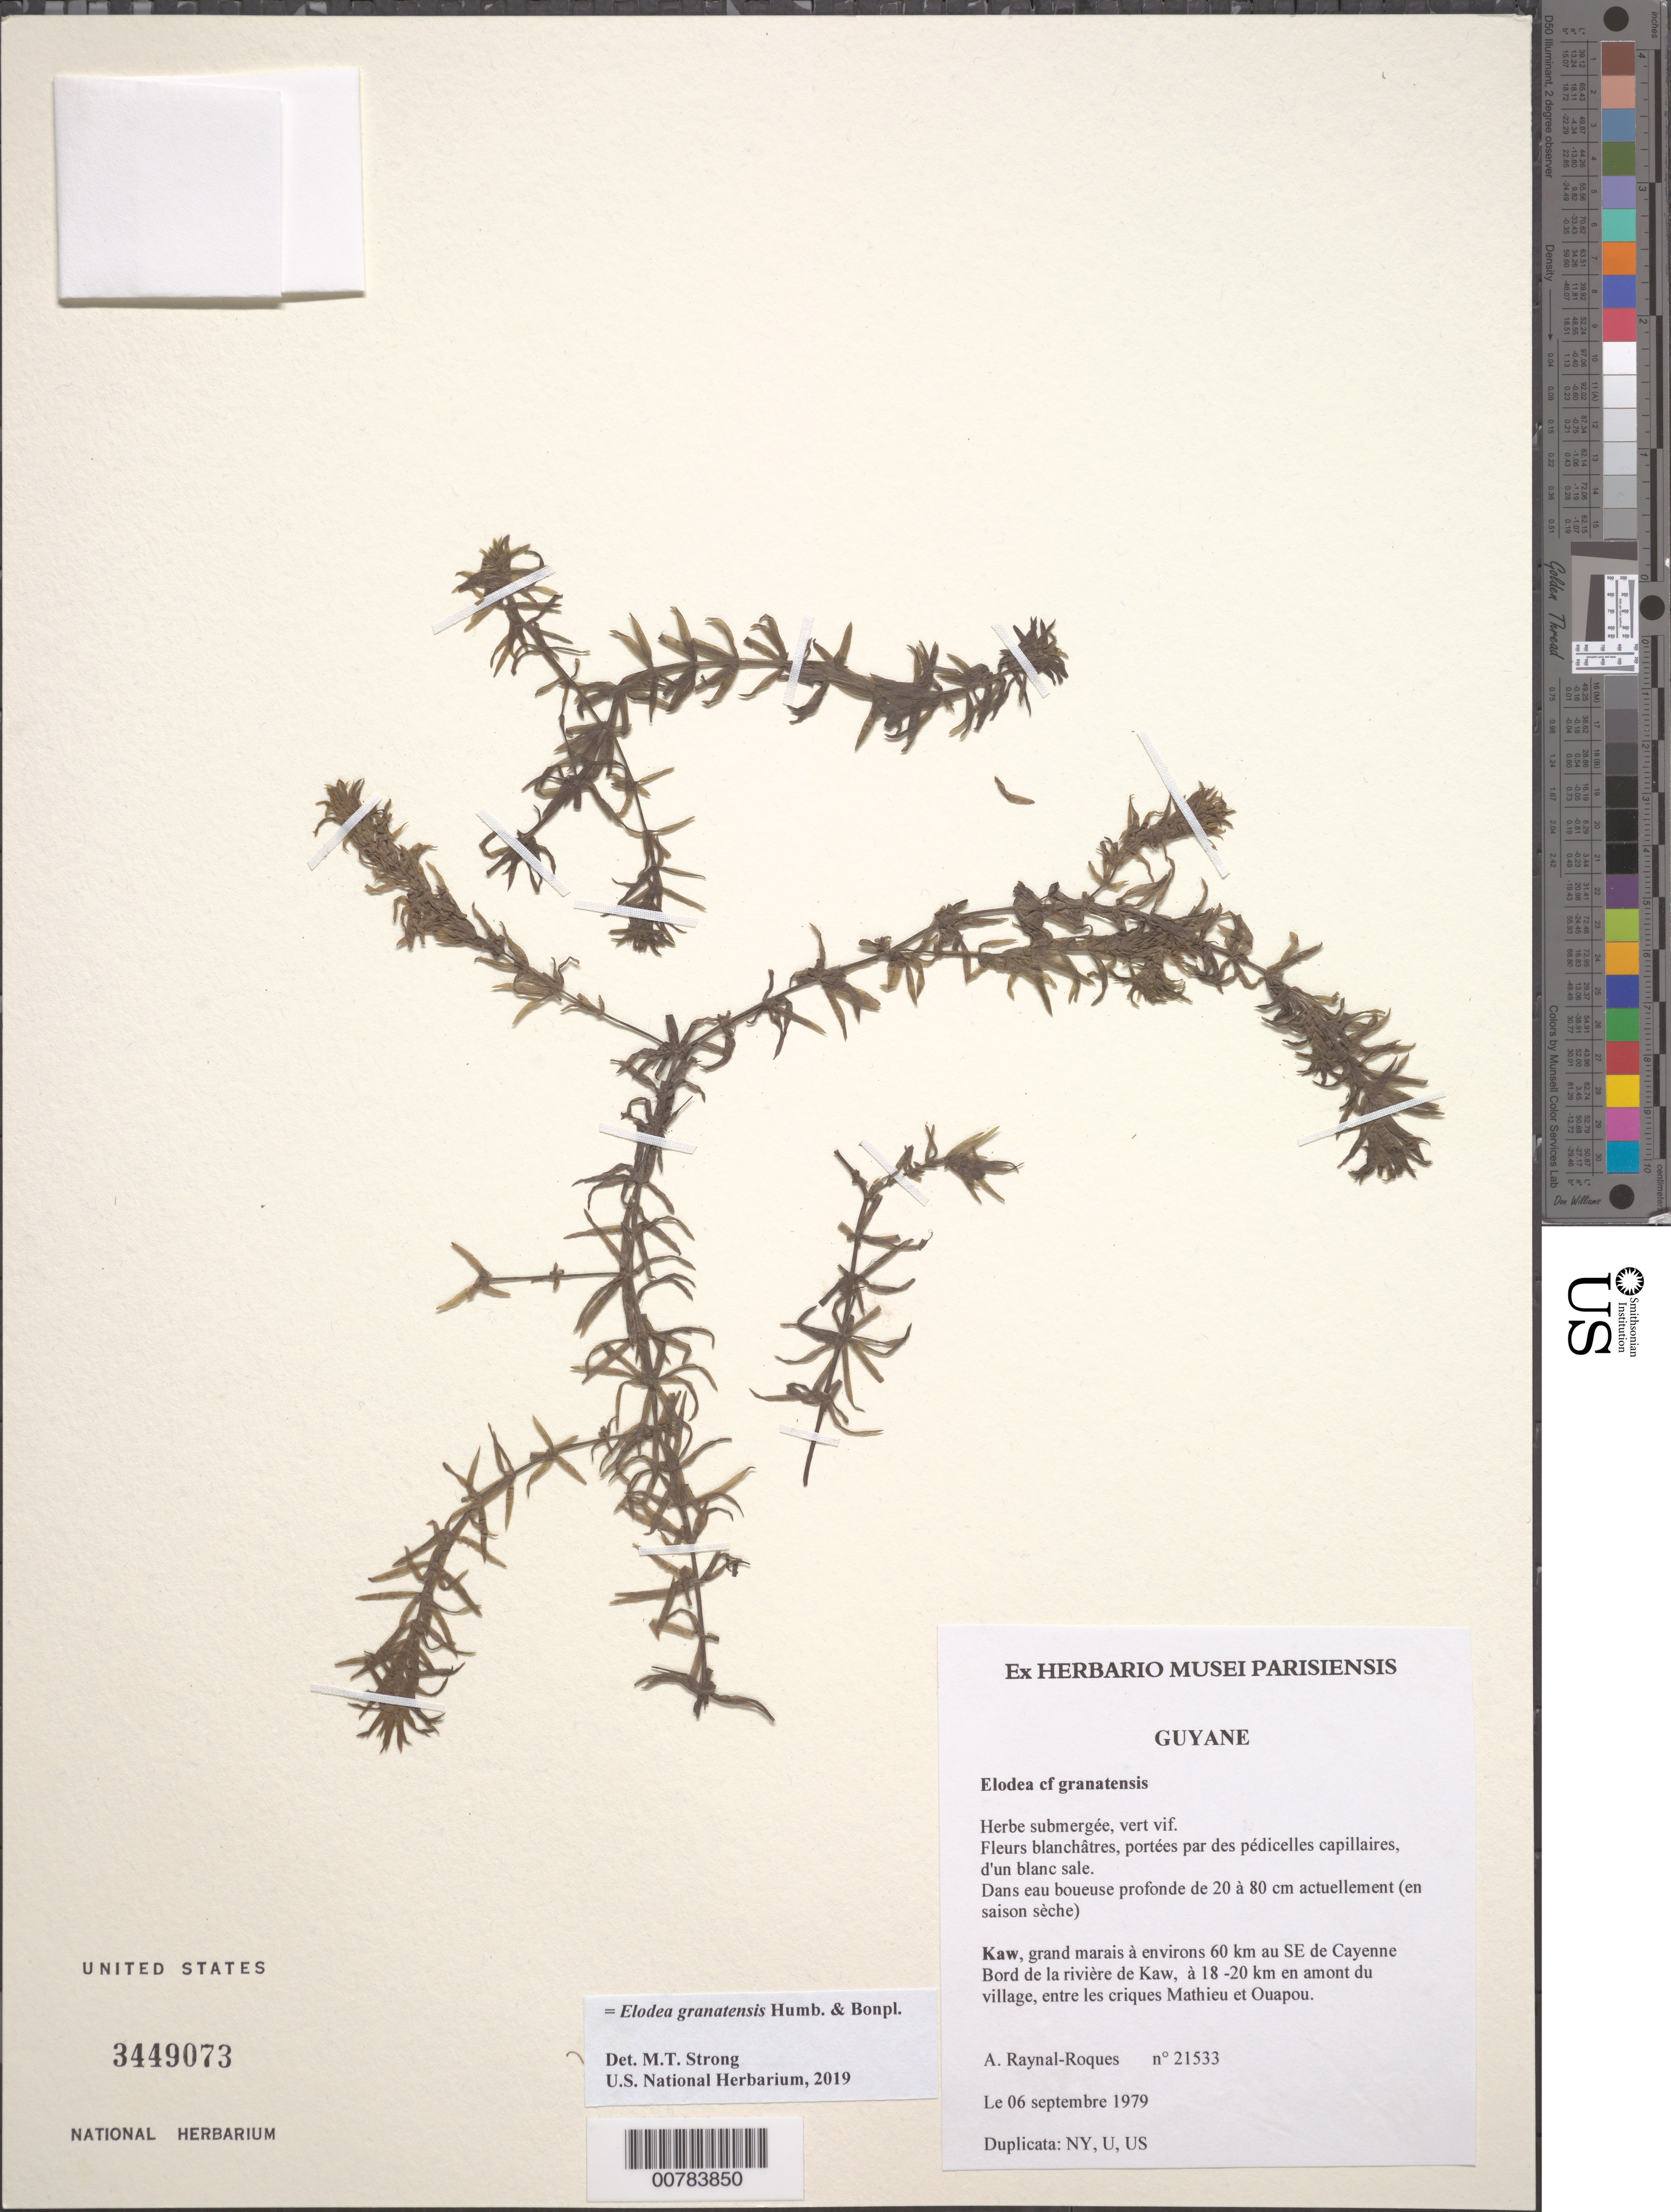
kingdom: Plantae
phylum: Tracheophyta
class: Liliopsida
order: Alismatales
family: Hydrocharitaceae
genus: Elodea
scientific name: Elodea granatensis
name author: Humb. & Bonpl.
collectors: A. M. Raynal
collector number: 21533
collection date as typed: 6-Sep-79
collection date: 1979-09-06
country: French Guiana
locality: Kaw, 60 km au SE de Cayenne Bord de la rivière de Kaw, à 18-20 km en amont du village, entre les criques Mathieu et Ouapou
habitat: Dans eau boueuse profonde de 20 à 80 cm actuellement (en saison séche)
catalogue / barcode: US 3449073